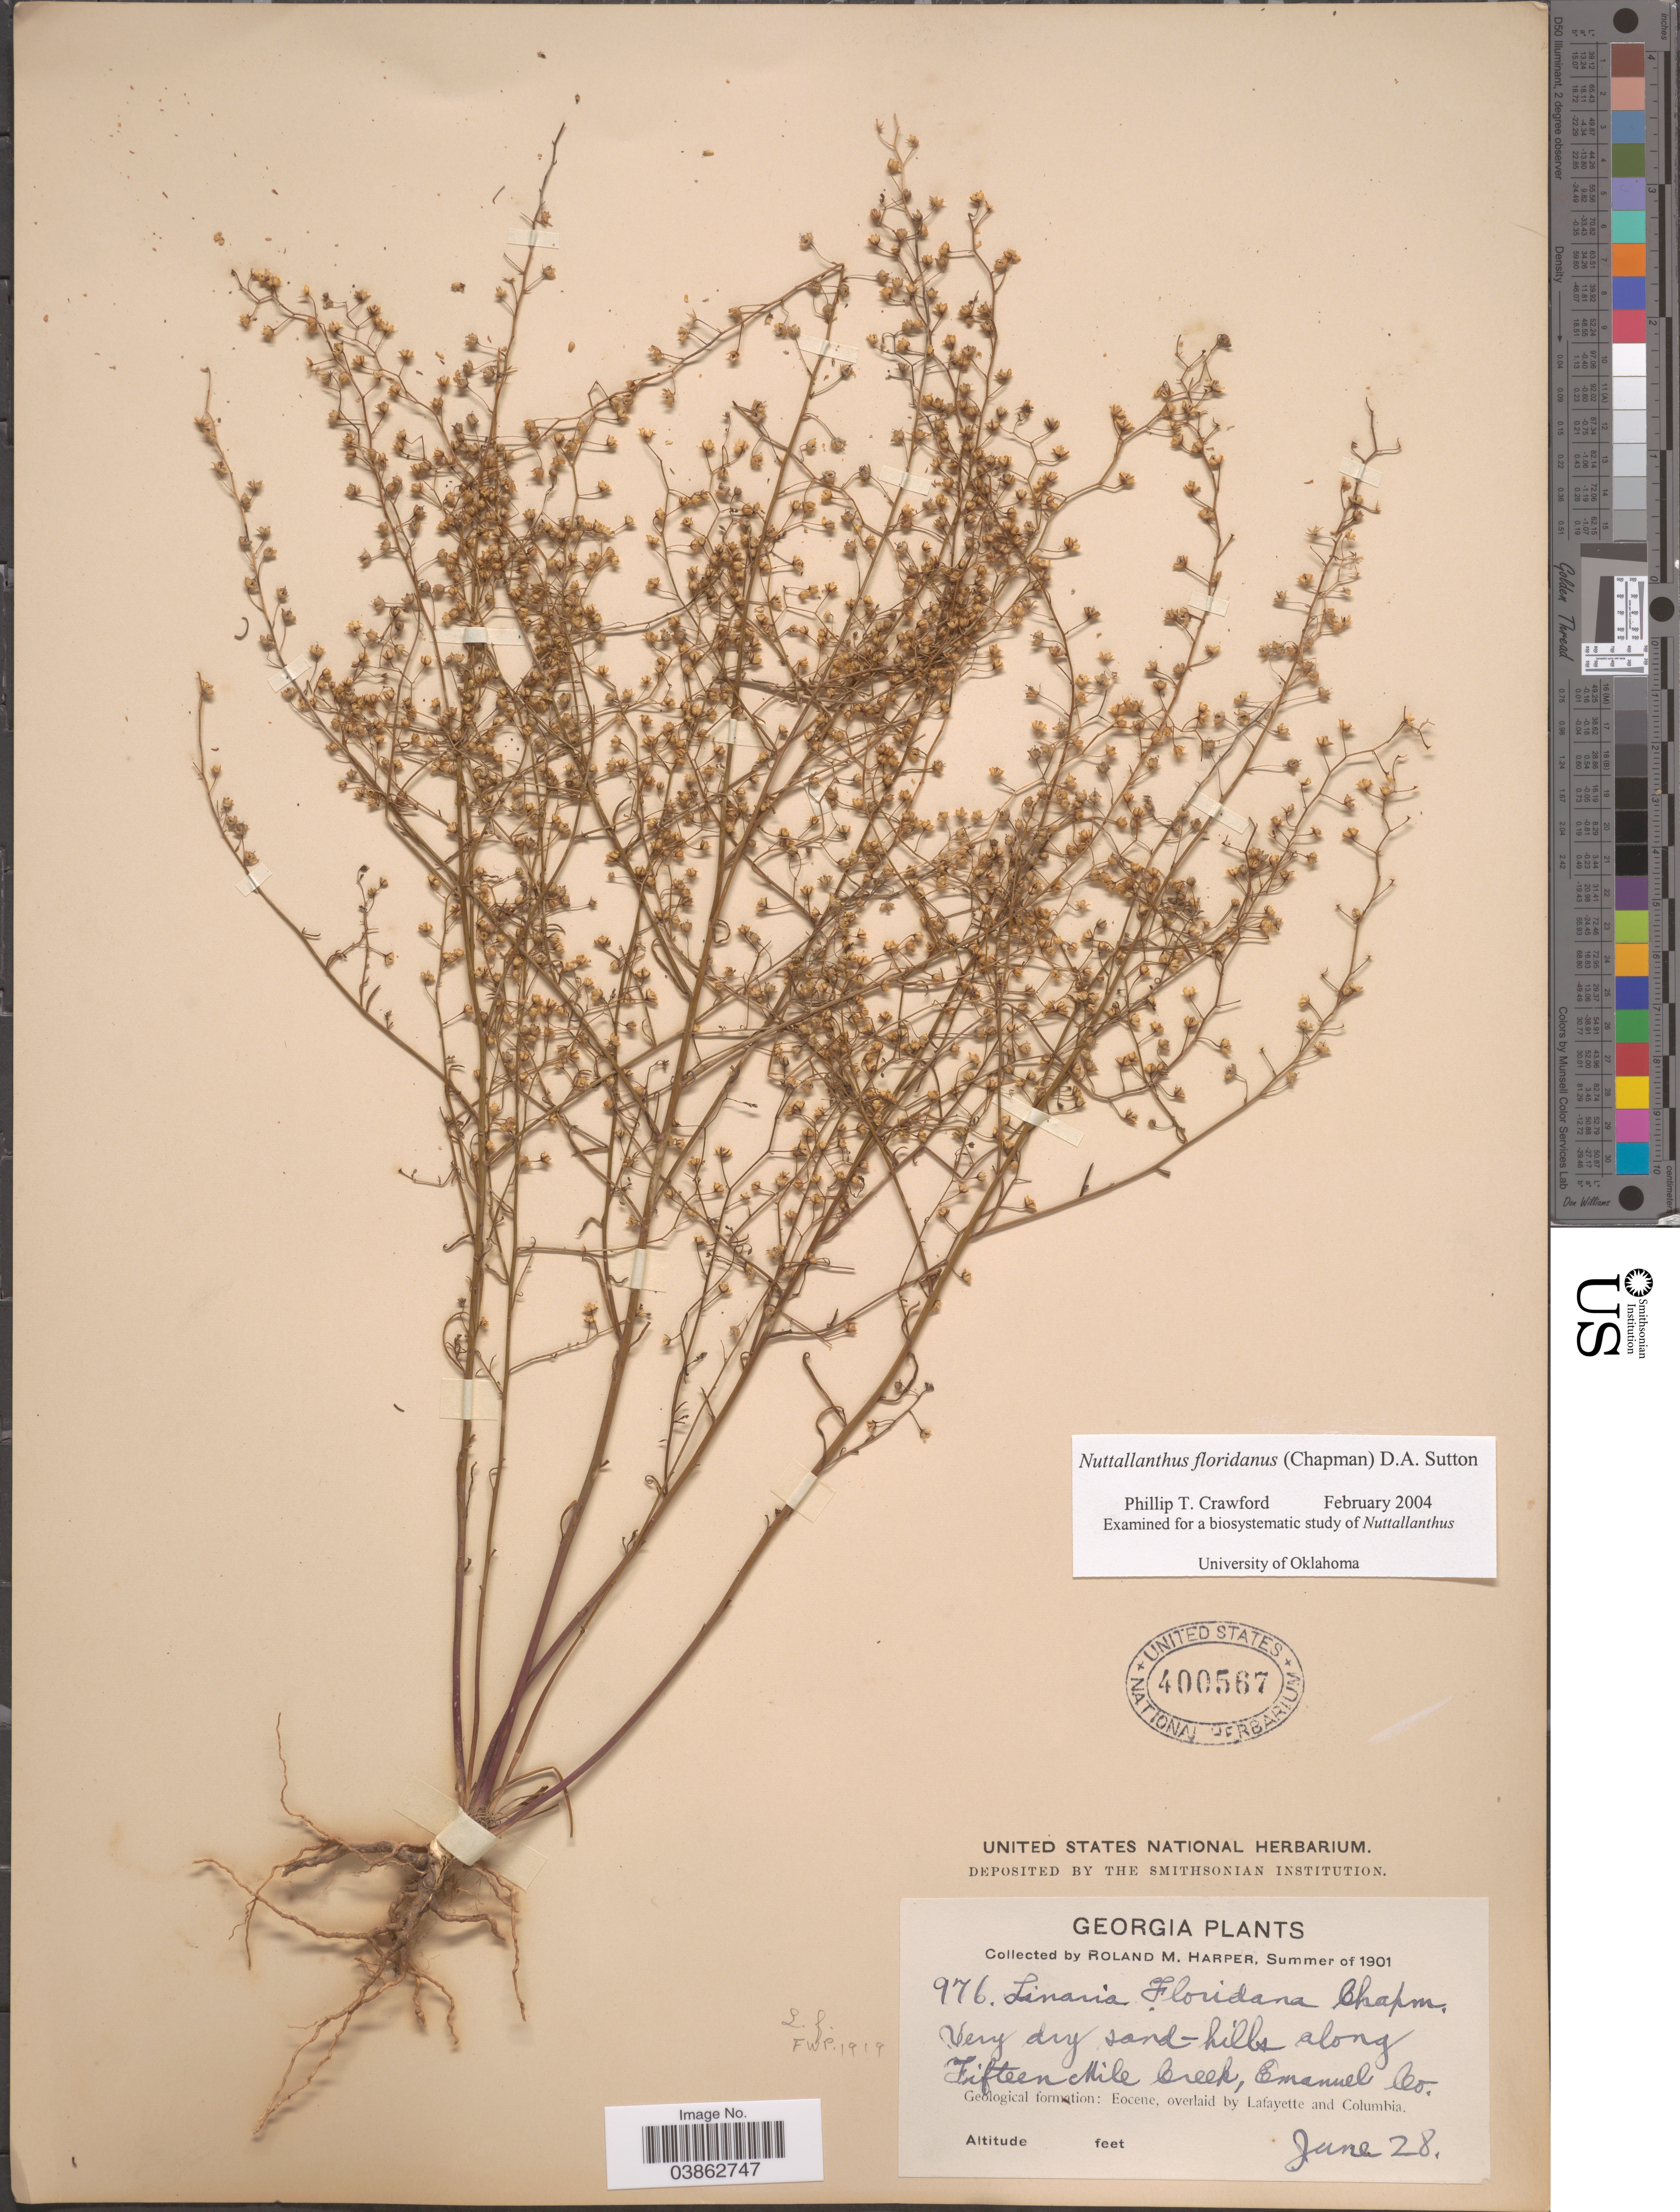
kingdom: Plantae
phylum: Tracheophyta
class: Magnoliopsida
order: Lamiales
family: Plantaginaceae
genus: Linaria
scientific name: Linaria floridana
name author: Chapm.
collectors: R. M. Harper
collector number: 976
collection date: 1901-06-28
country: United States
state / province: Georgia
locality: Very dry sand-hills along Fifteen Mile Creek, Emanuel Co. Geological formation,: Eucone, overlaid by Lafayette and Columbia.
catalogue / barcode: US 400567